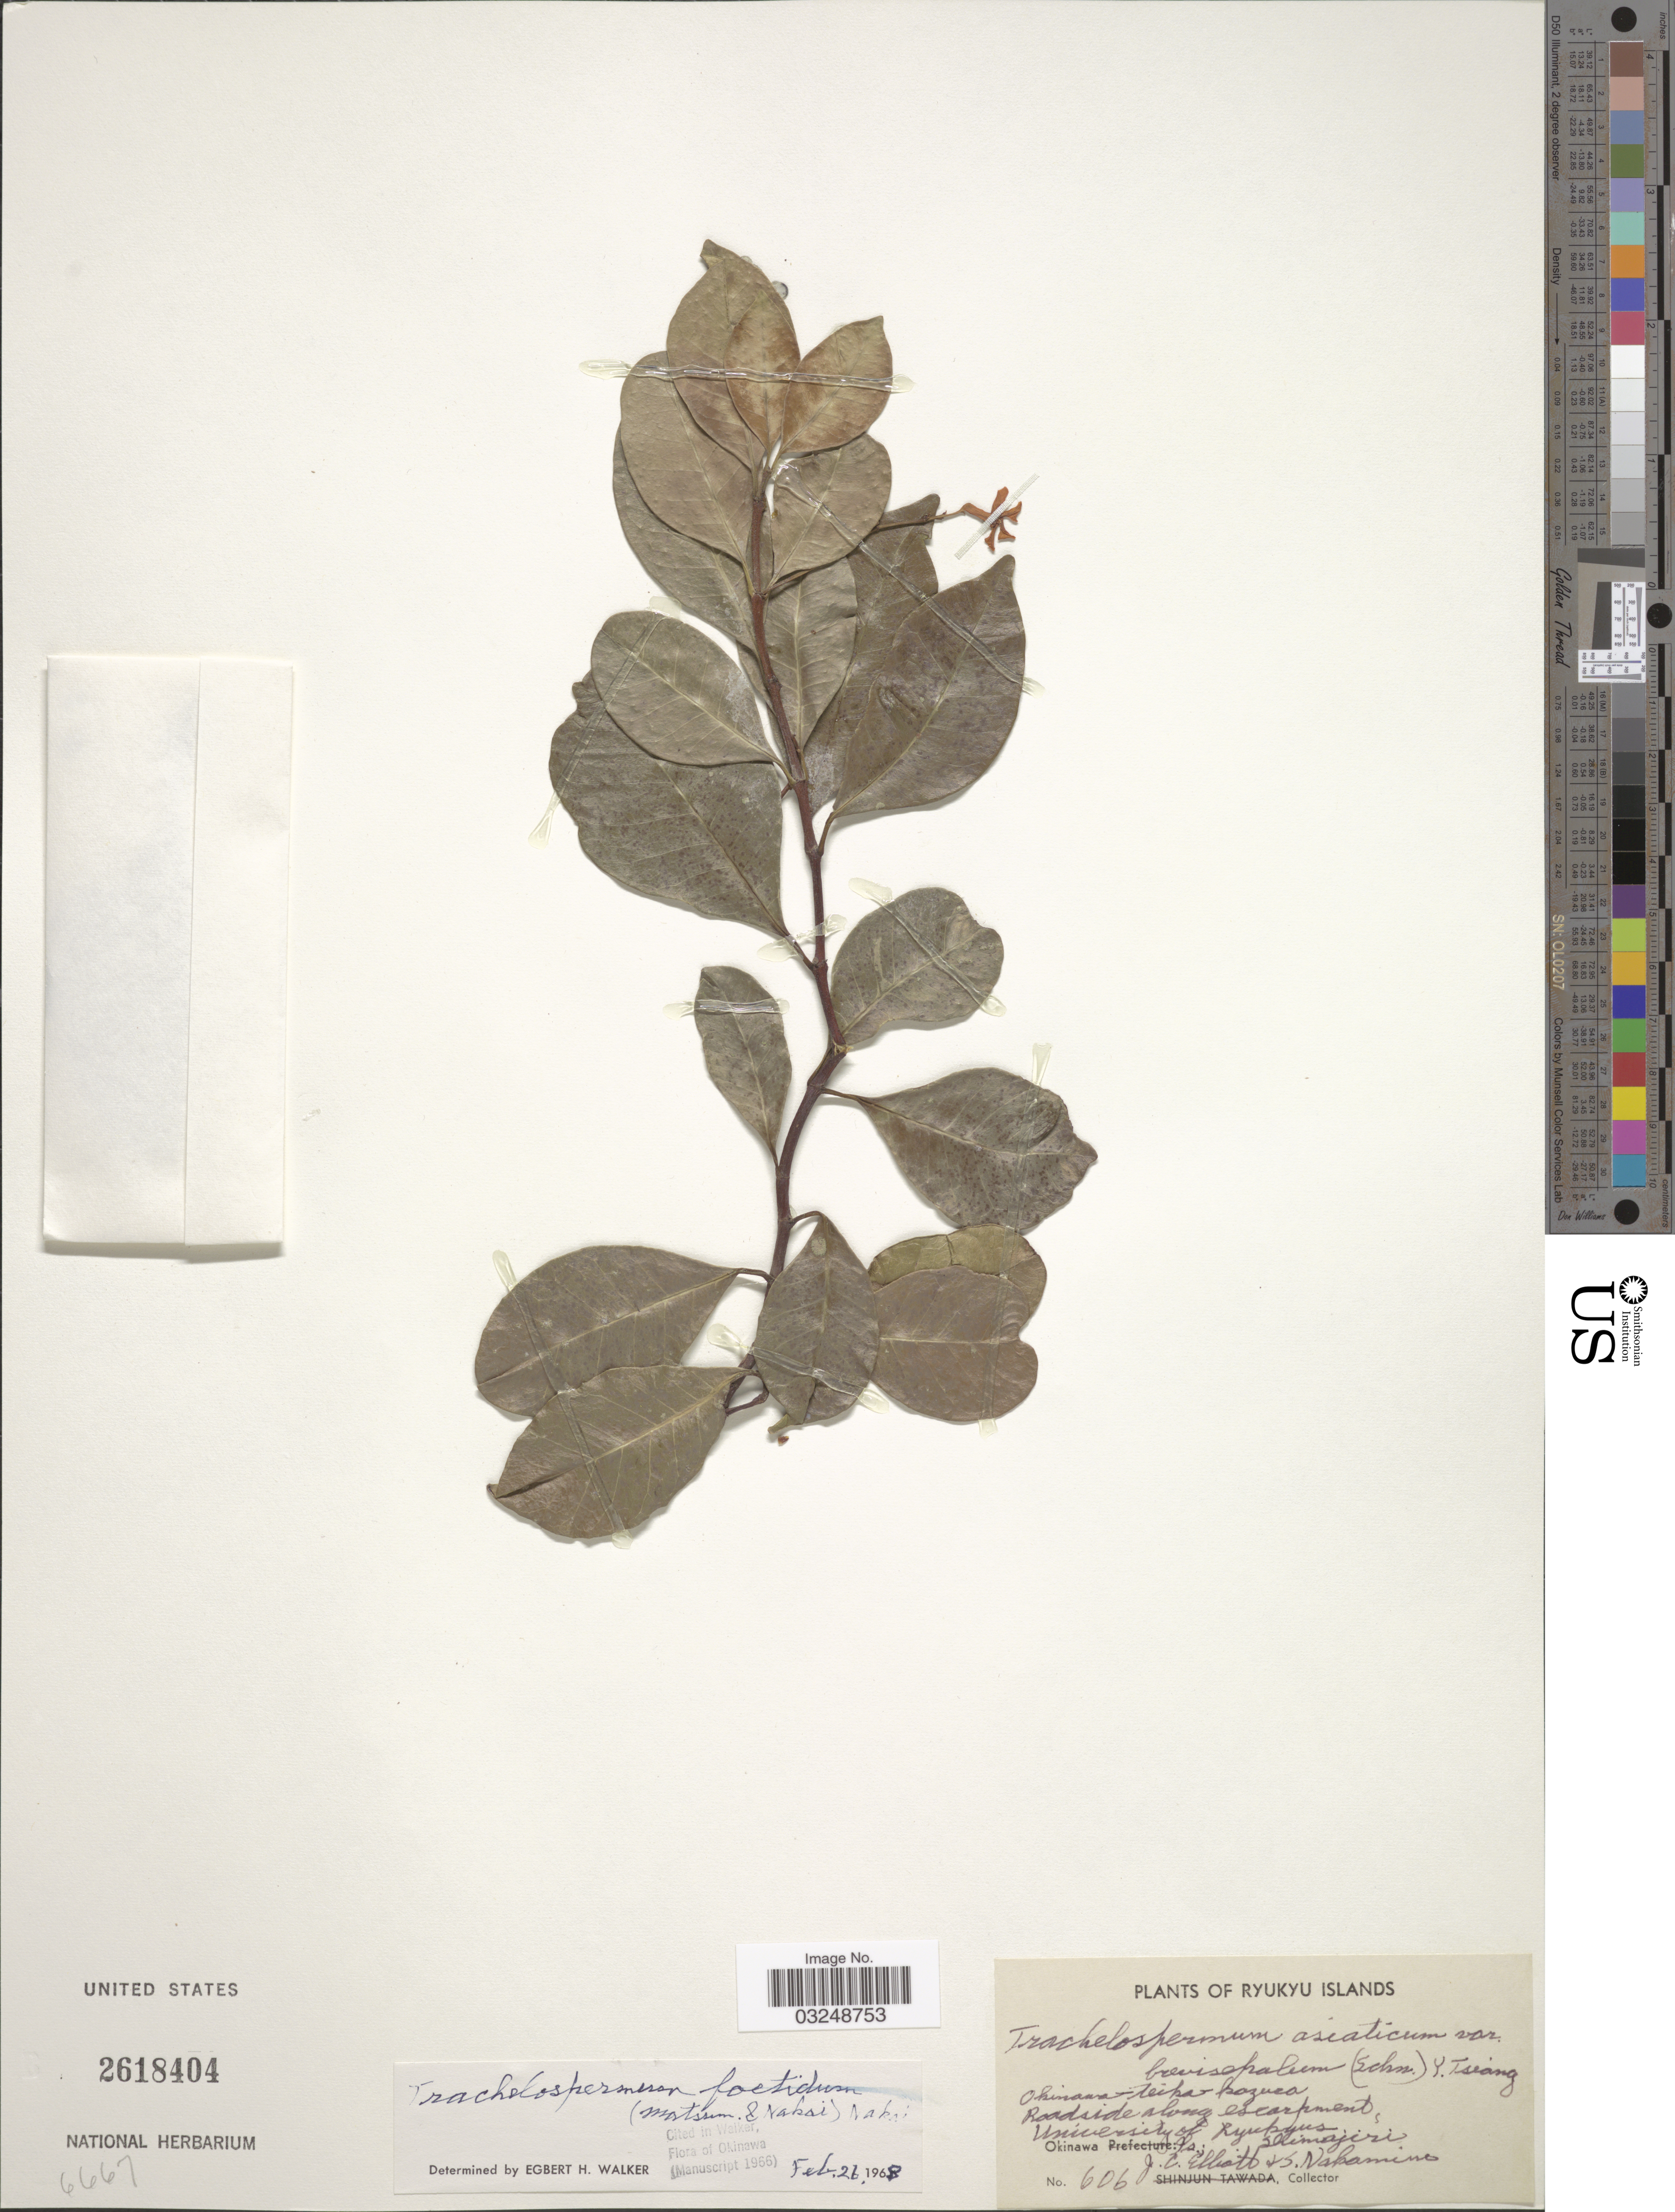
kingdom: Plantae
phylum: Tracheophyta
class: Magnoliopsida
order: Gentianales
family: Apocynaceae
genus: Trachelospermum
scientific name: Trachelospermum foetidum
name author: (Matsum. & Nakai) Nakai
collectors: J. C. Elliott & S. Nakamine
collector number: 606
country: Japan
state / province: Okinawa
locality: Ryukyu Islands, University of Ryukyus, Okinawa Is: Shimajiri.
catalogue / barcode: US 2618404